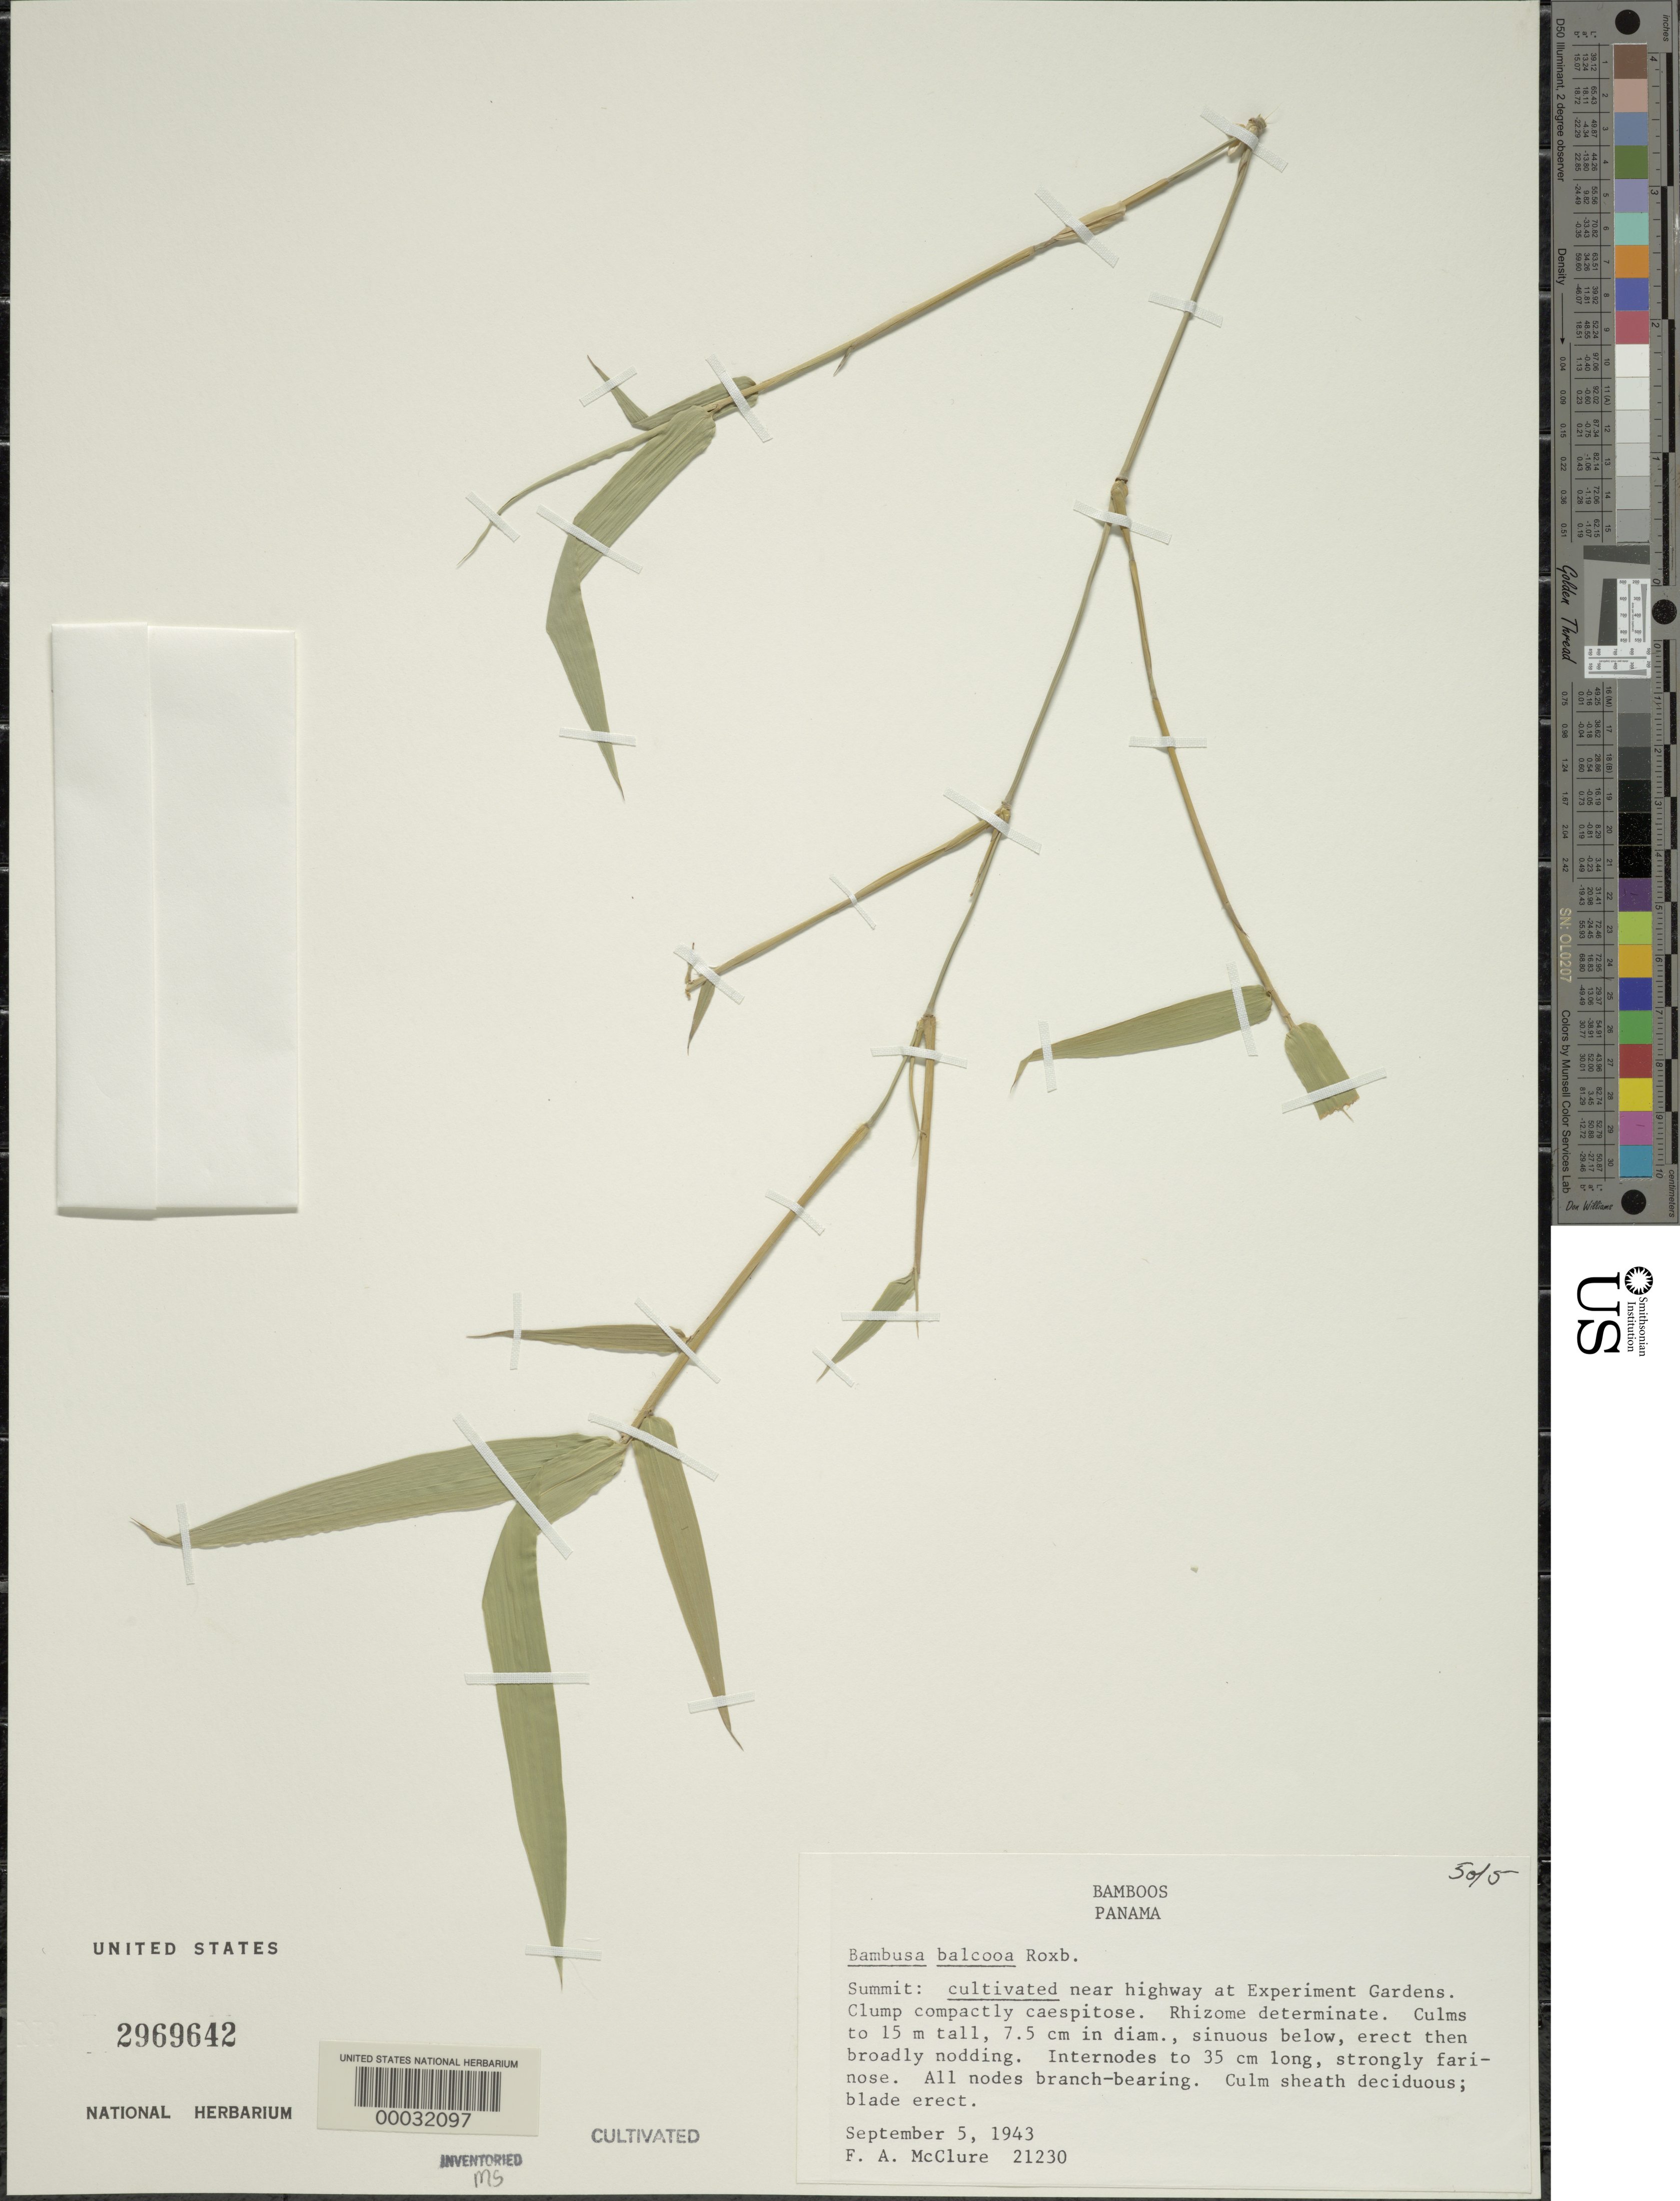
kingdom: Plantae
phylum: Tracheophyta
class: Liliopsida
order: Poales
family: Poaceae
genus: Bambusa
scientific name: Bambusa balcooa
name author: Roxb.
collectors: F. A. McClure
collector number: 21230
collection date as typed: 05 Sep 1943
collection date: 1943-09-05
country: Panama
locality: Esperimental Gardens - summit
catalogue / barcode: US 2969642